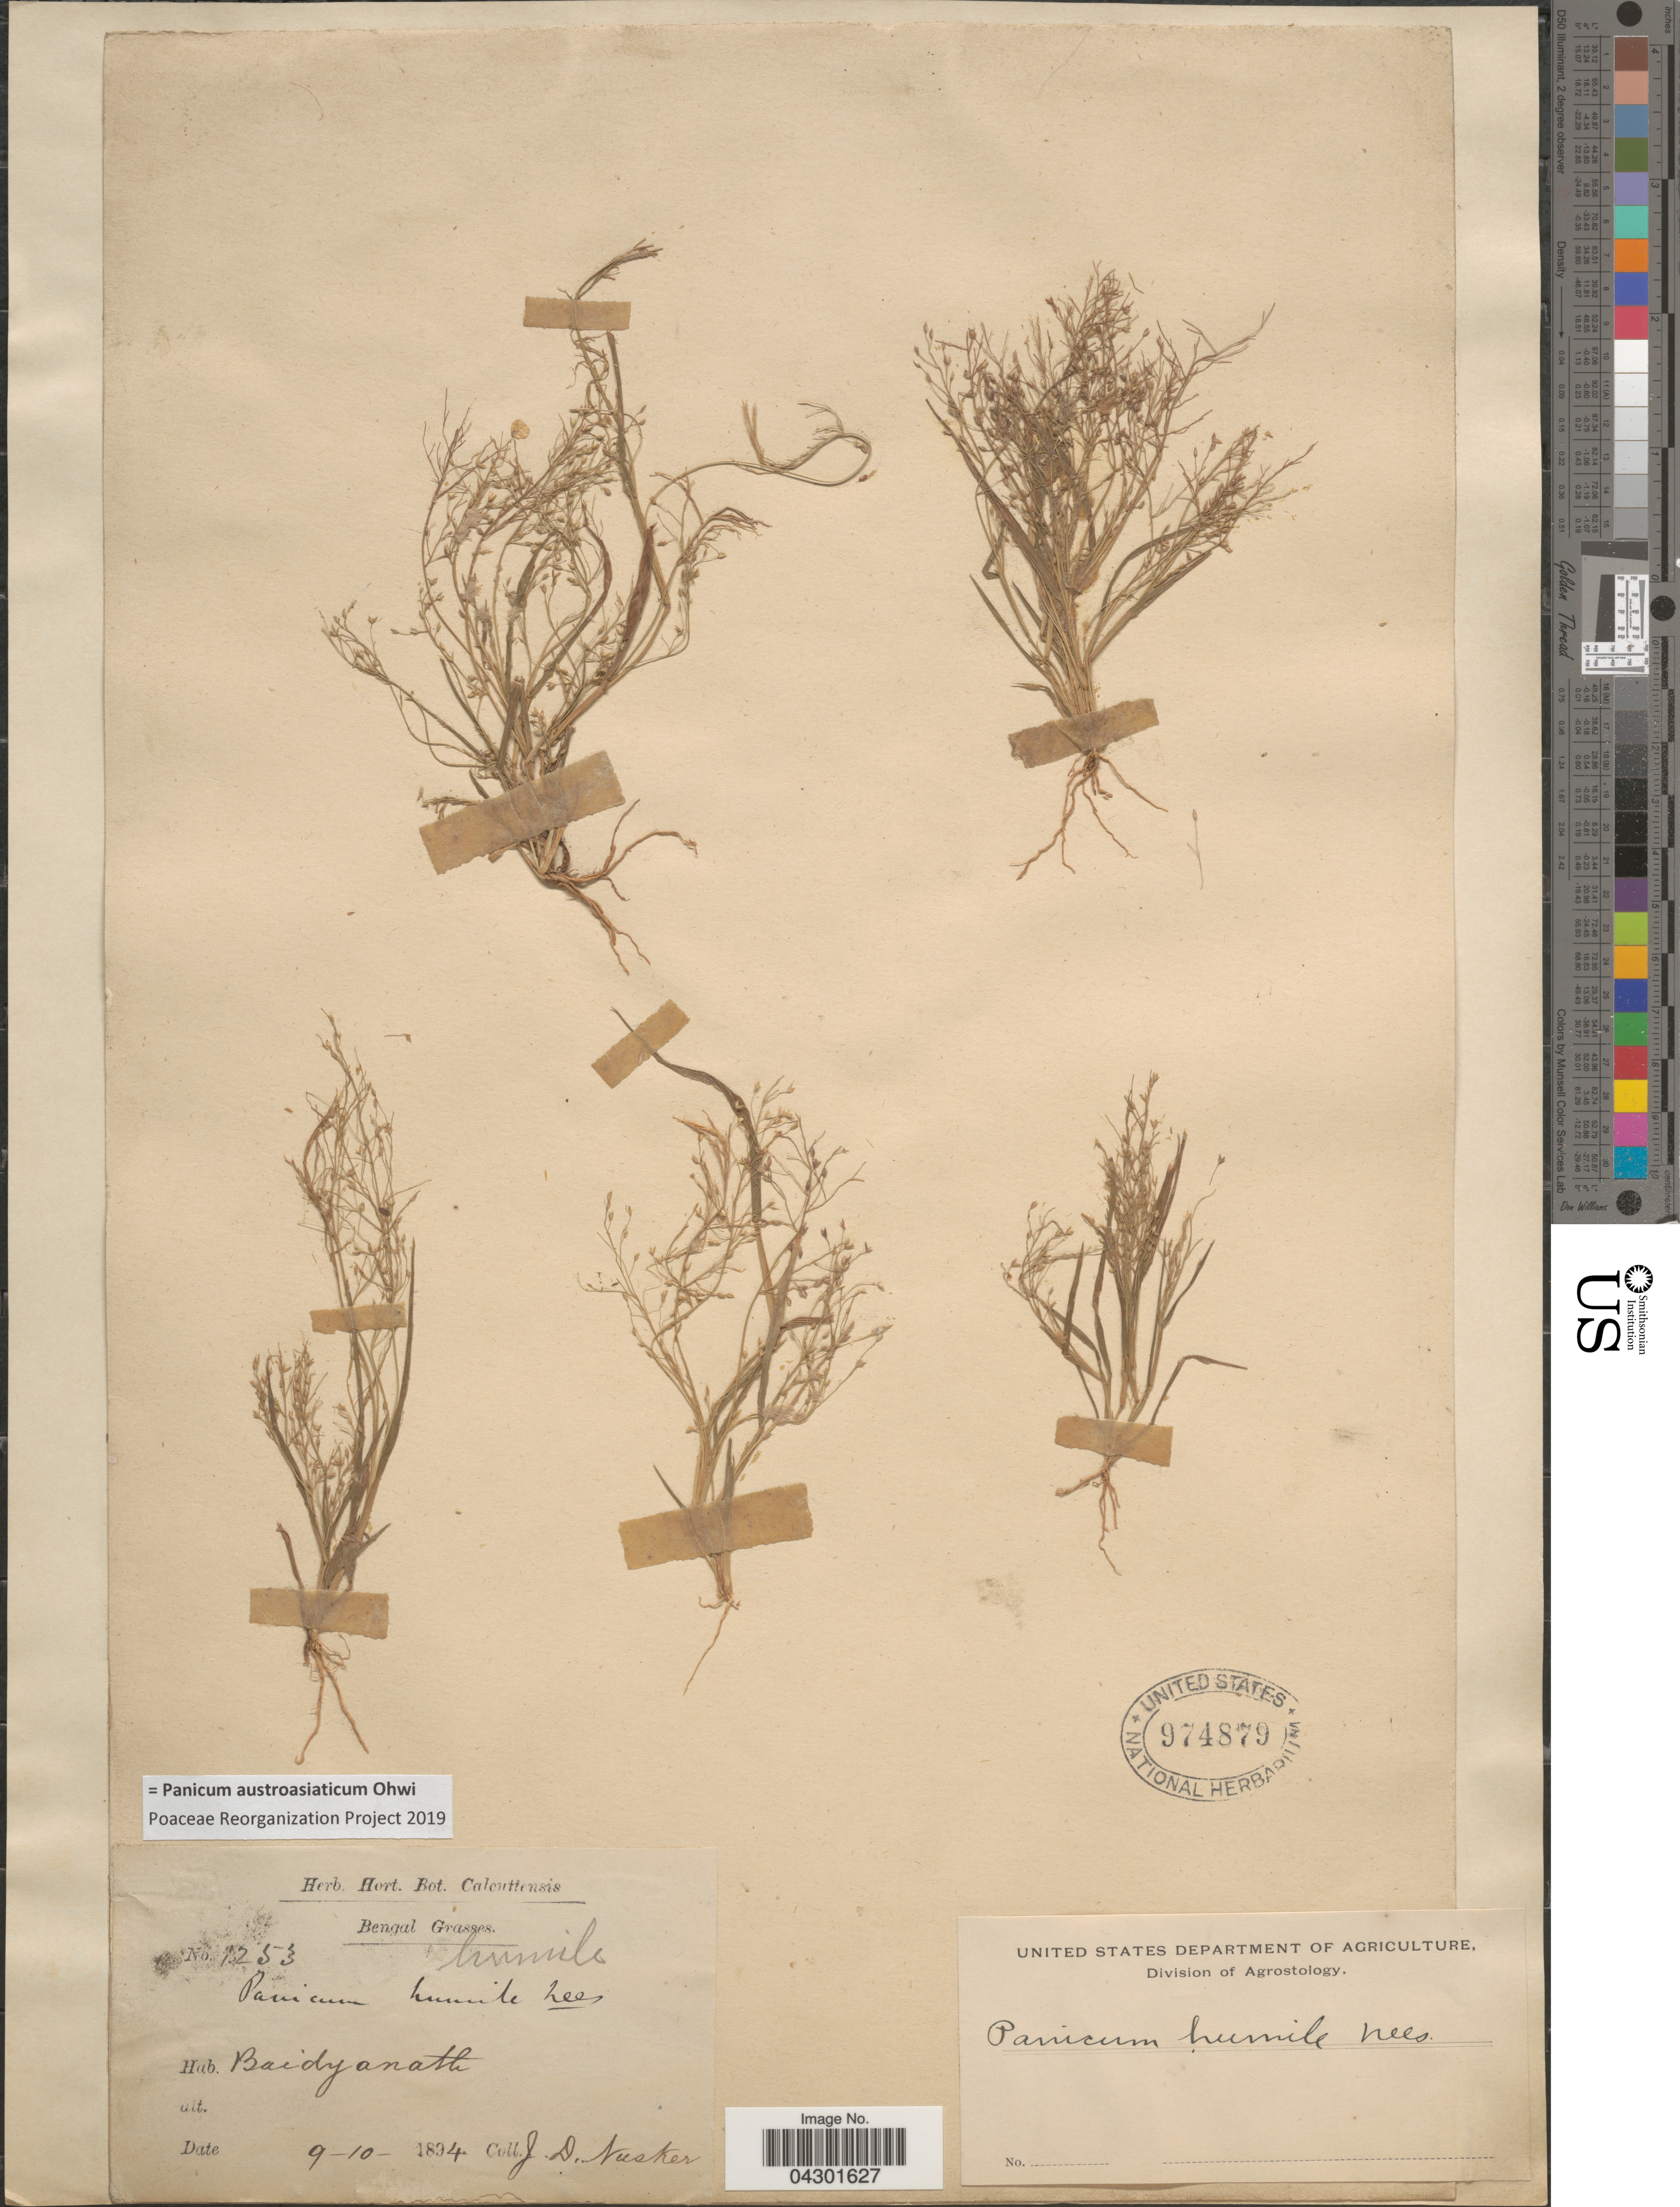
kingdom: Plantae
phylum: Tracheophyta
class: Liliopsida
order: Poales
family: Poaceae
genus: Panicum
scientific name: Panicum austroasiaticum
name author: Ohwi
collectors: J. D. Nusker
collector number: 1253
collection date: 1894-10-09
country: India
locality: Bengal. Baidyanath.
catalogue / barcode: US 974879